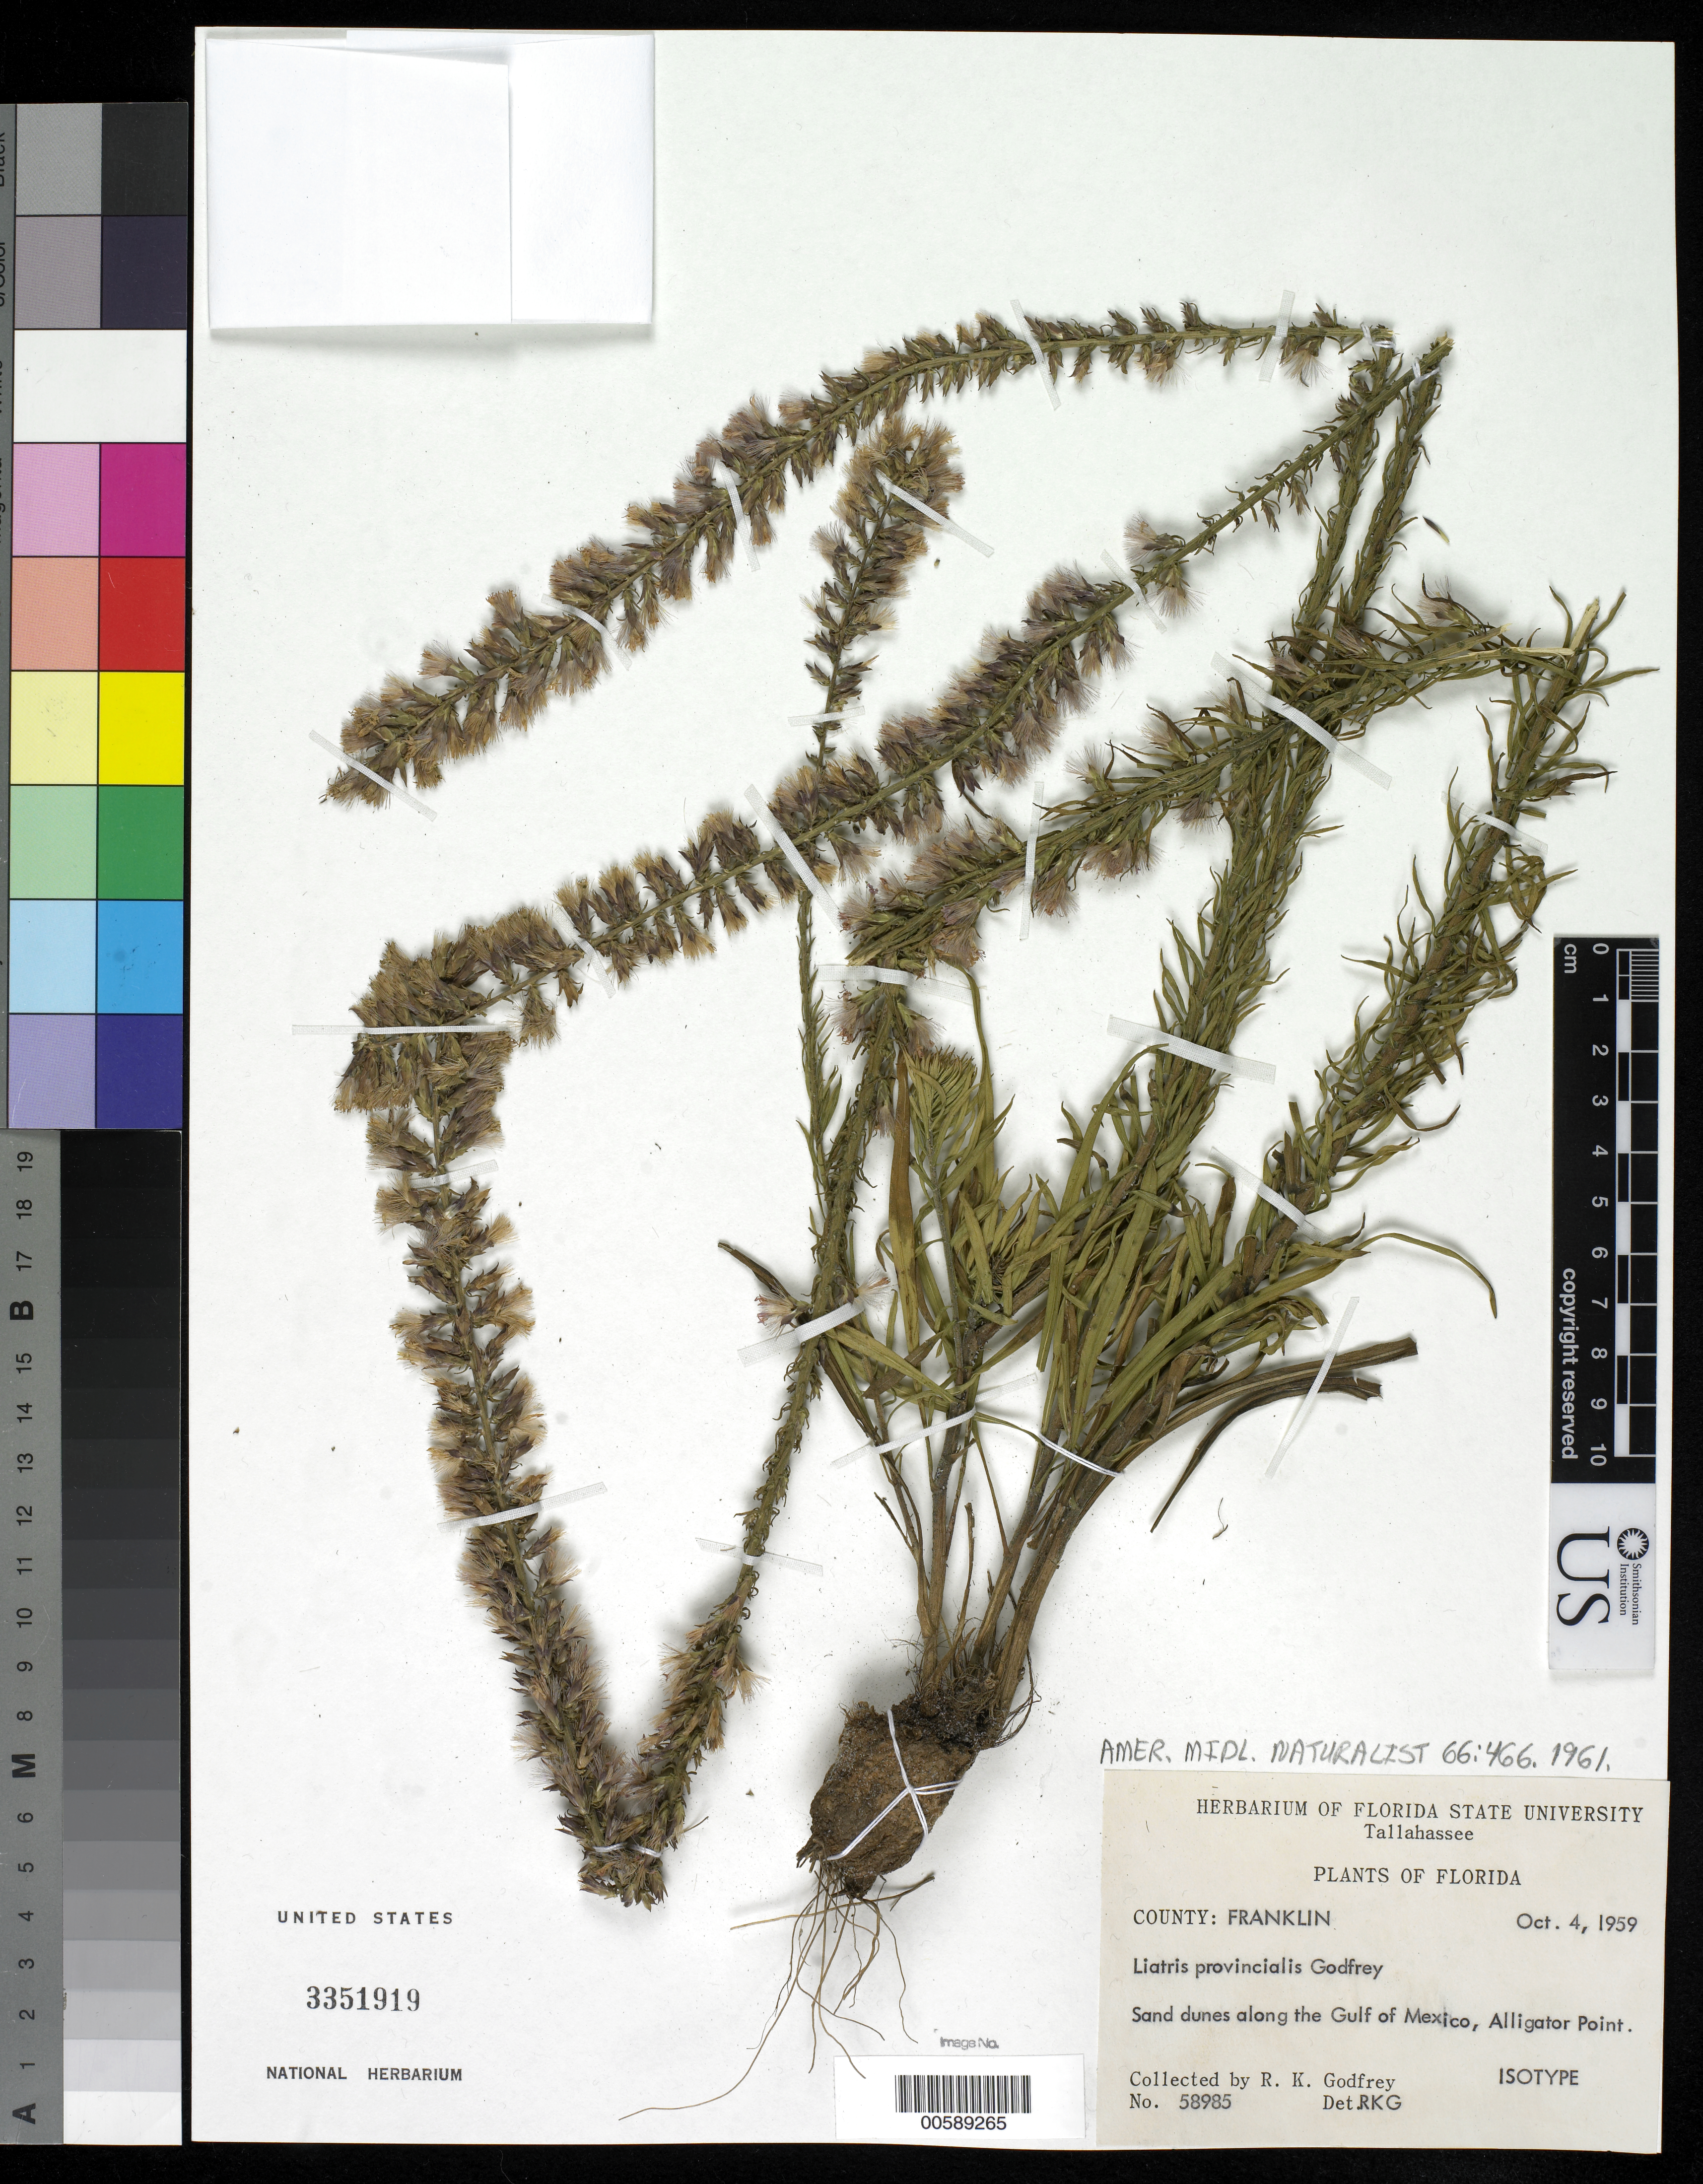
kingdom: Plantae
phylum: Tracheophyta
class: Magnoliopsida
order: Asterales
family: Asteraceae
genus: Liatris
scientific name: Liatris provincialis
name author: R.K. Godfrey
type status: Isotype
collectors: R. K. Godfrey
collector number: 58985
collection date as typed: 04 Oct 1959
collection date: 1959-10-04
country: United States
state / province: Florida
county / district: Franklin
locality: Sand dunes along Gulf of Mexico, Alligator Point.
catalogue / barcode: US 3351919